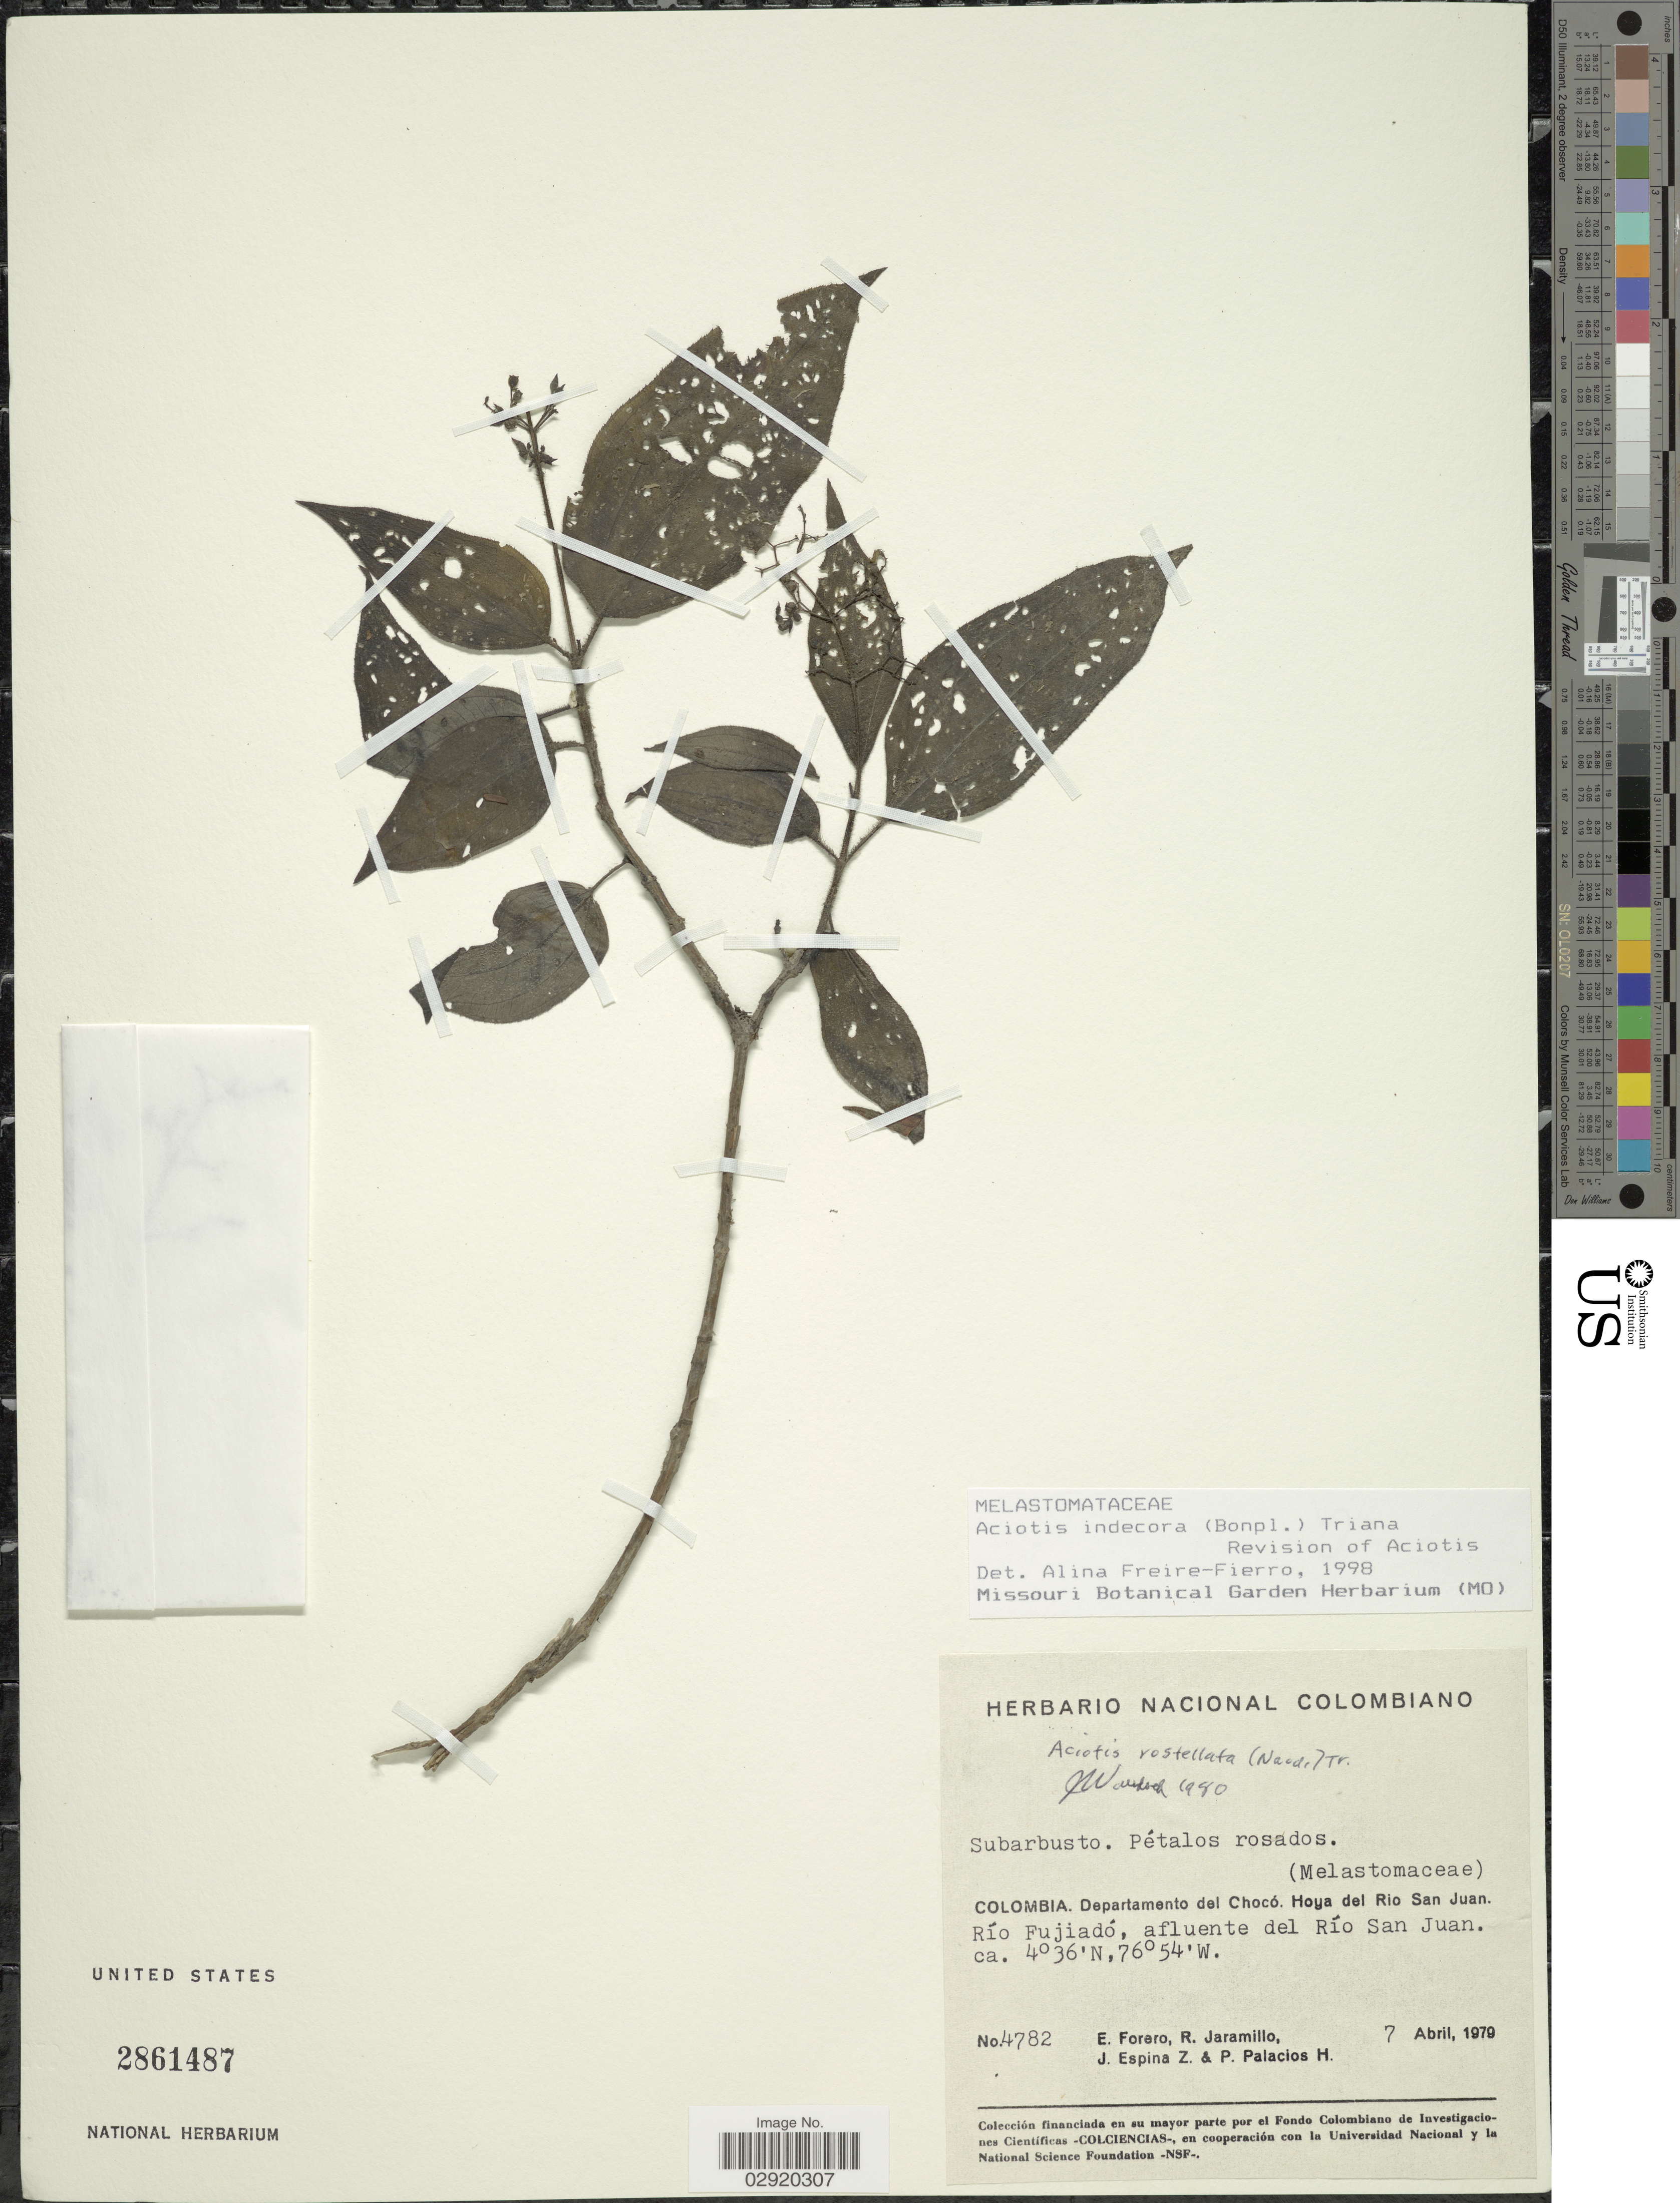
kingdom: Plantae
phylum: Tracheophyta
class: Magnoliopsida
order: Myrtales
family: Melastomataceae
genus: Aciotis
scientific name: Aciotis indecora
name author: (Bonpl.) Triana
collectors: E. Forero, R. Jaramillo, J. Espina Z. & P. Palacios H.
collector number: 4782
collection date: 1979-04-07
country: Colombia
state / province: Chocó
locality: Departamento del Chocó. Hoya del Rio San Juan. Río Fujiadó, alfuente del Río San Juan.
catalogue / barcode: US 2861487